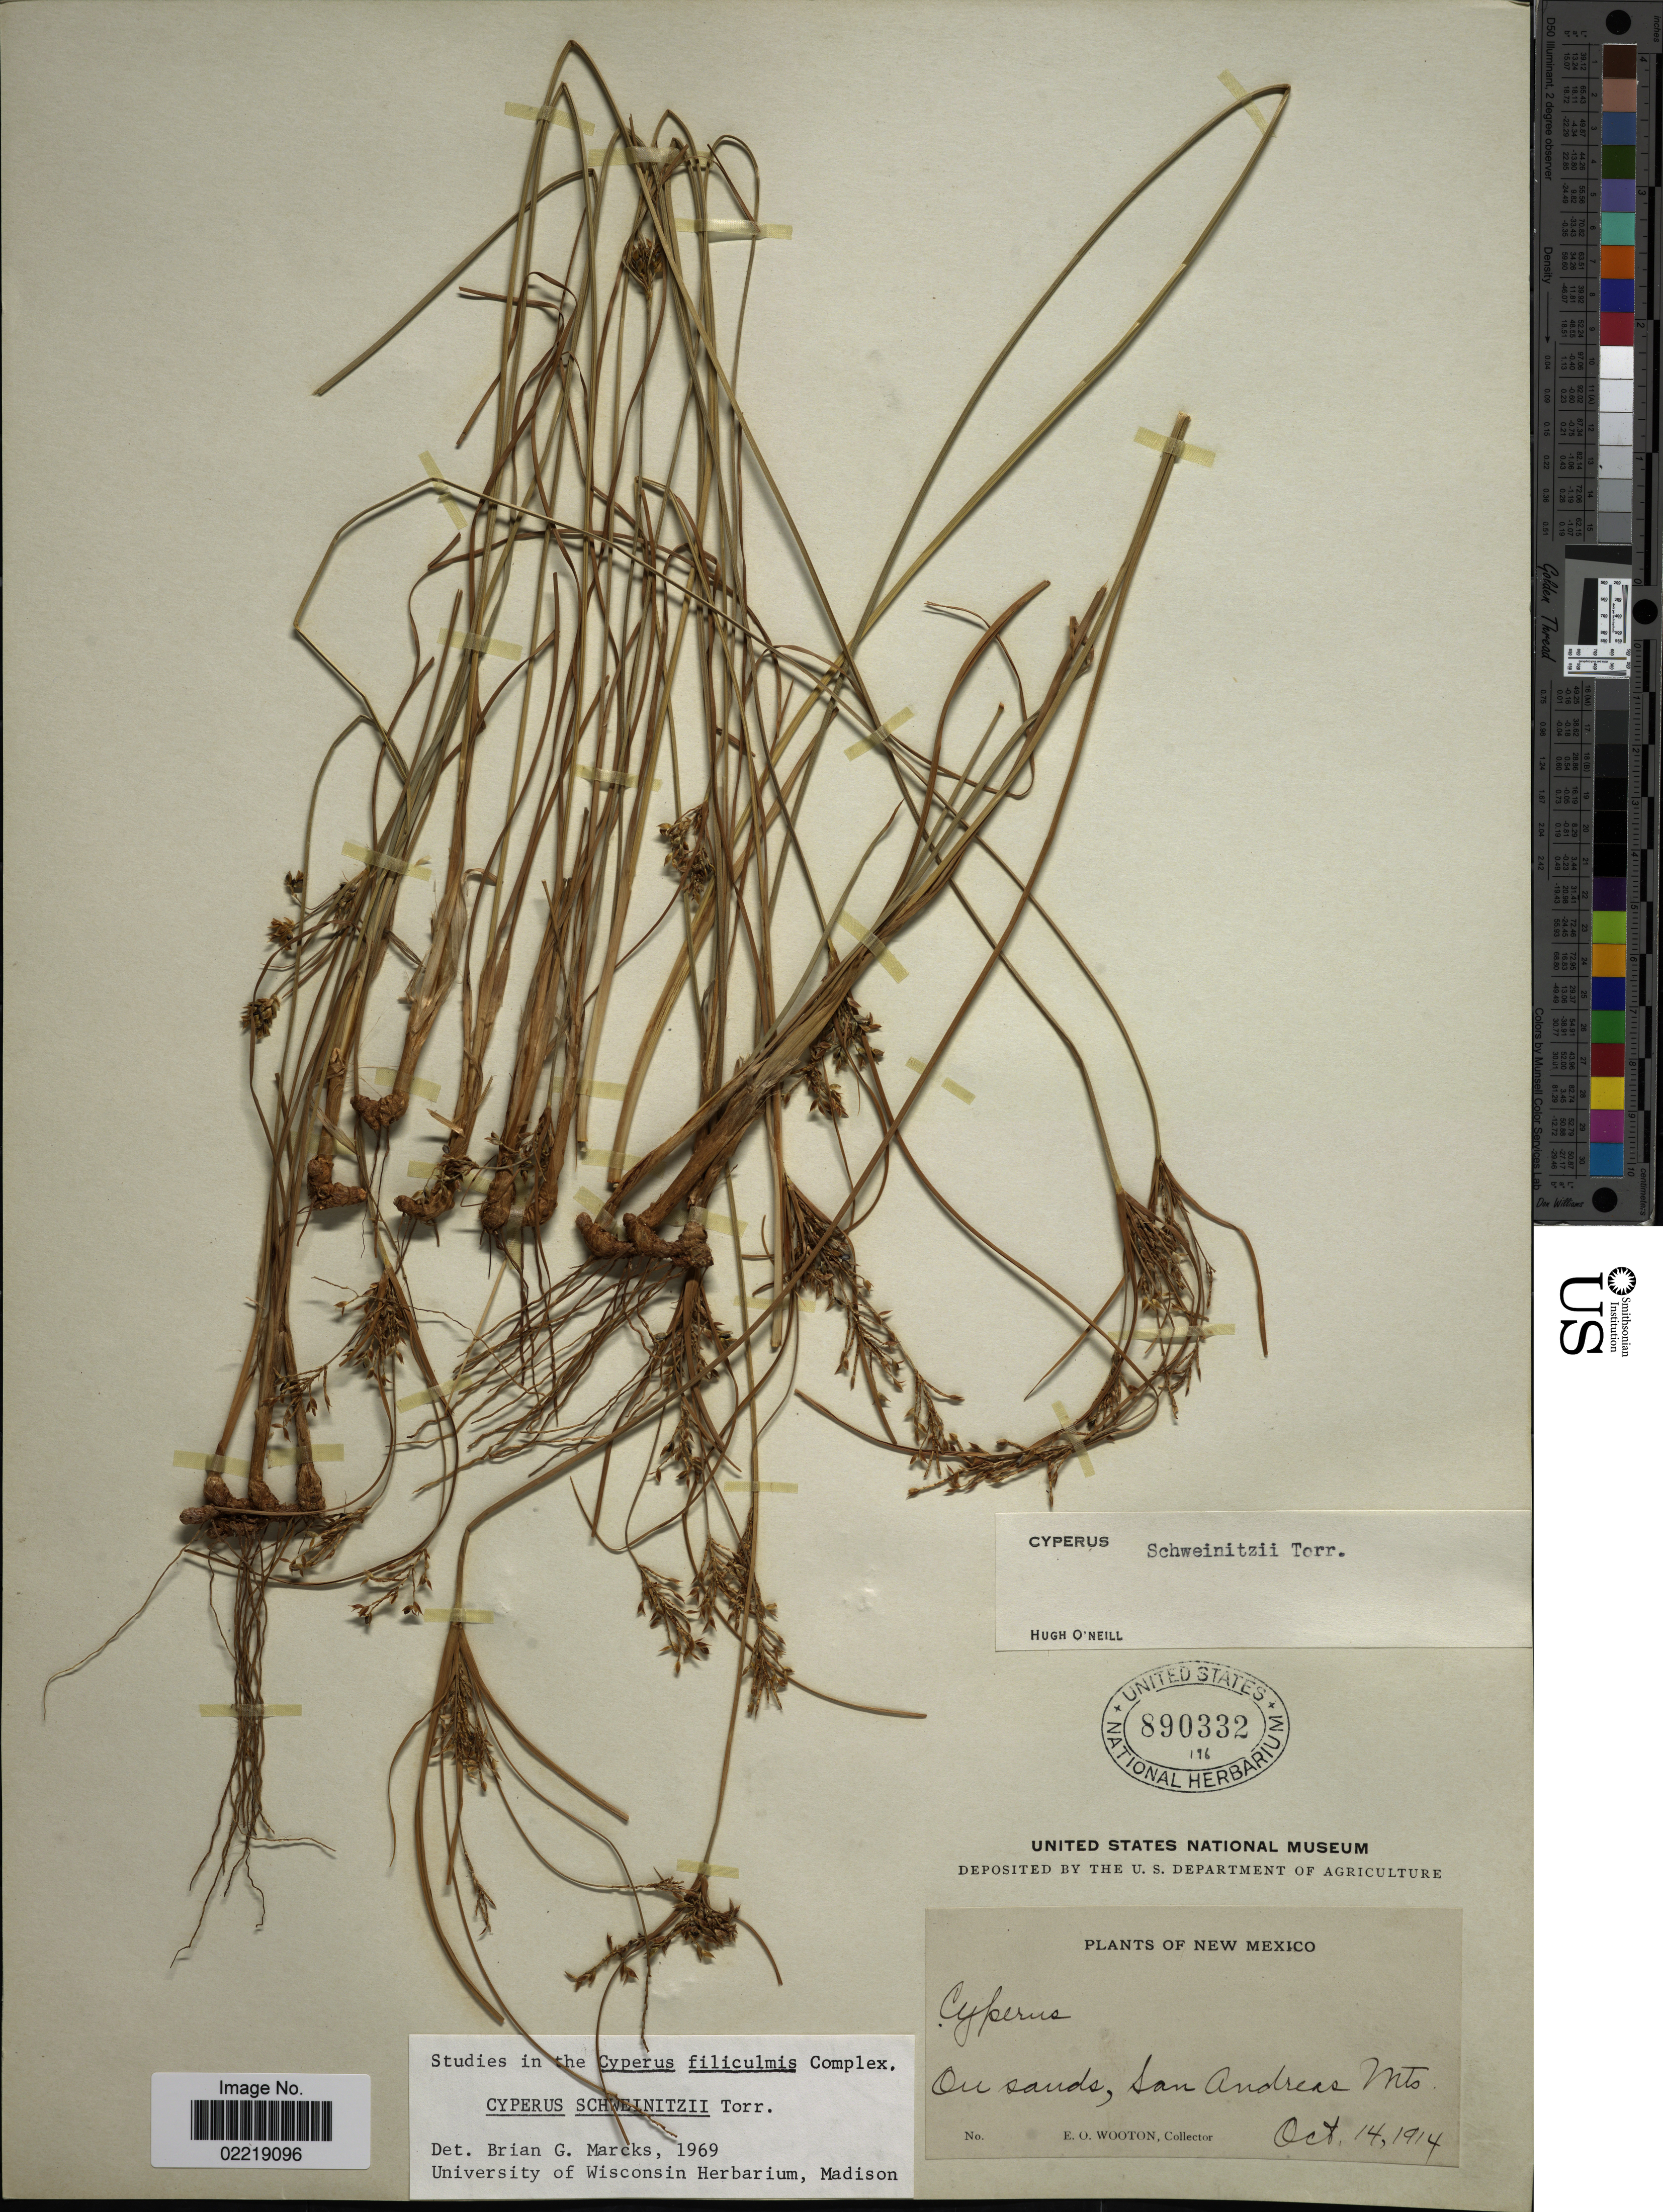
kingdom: Plantae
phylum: Tracheophyta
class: Liliopsida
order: Poales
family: Cyperaceae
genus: Cyperus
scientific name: Cyperus schweinitzii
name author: Torr.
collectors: E. O. Wooton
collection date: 1914-10-14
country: United States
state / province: New Mexico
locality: On sands, San Andreas Mts.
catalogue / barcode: US 890332